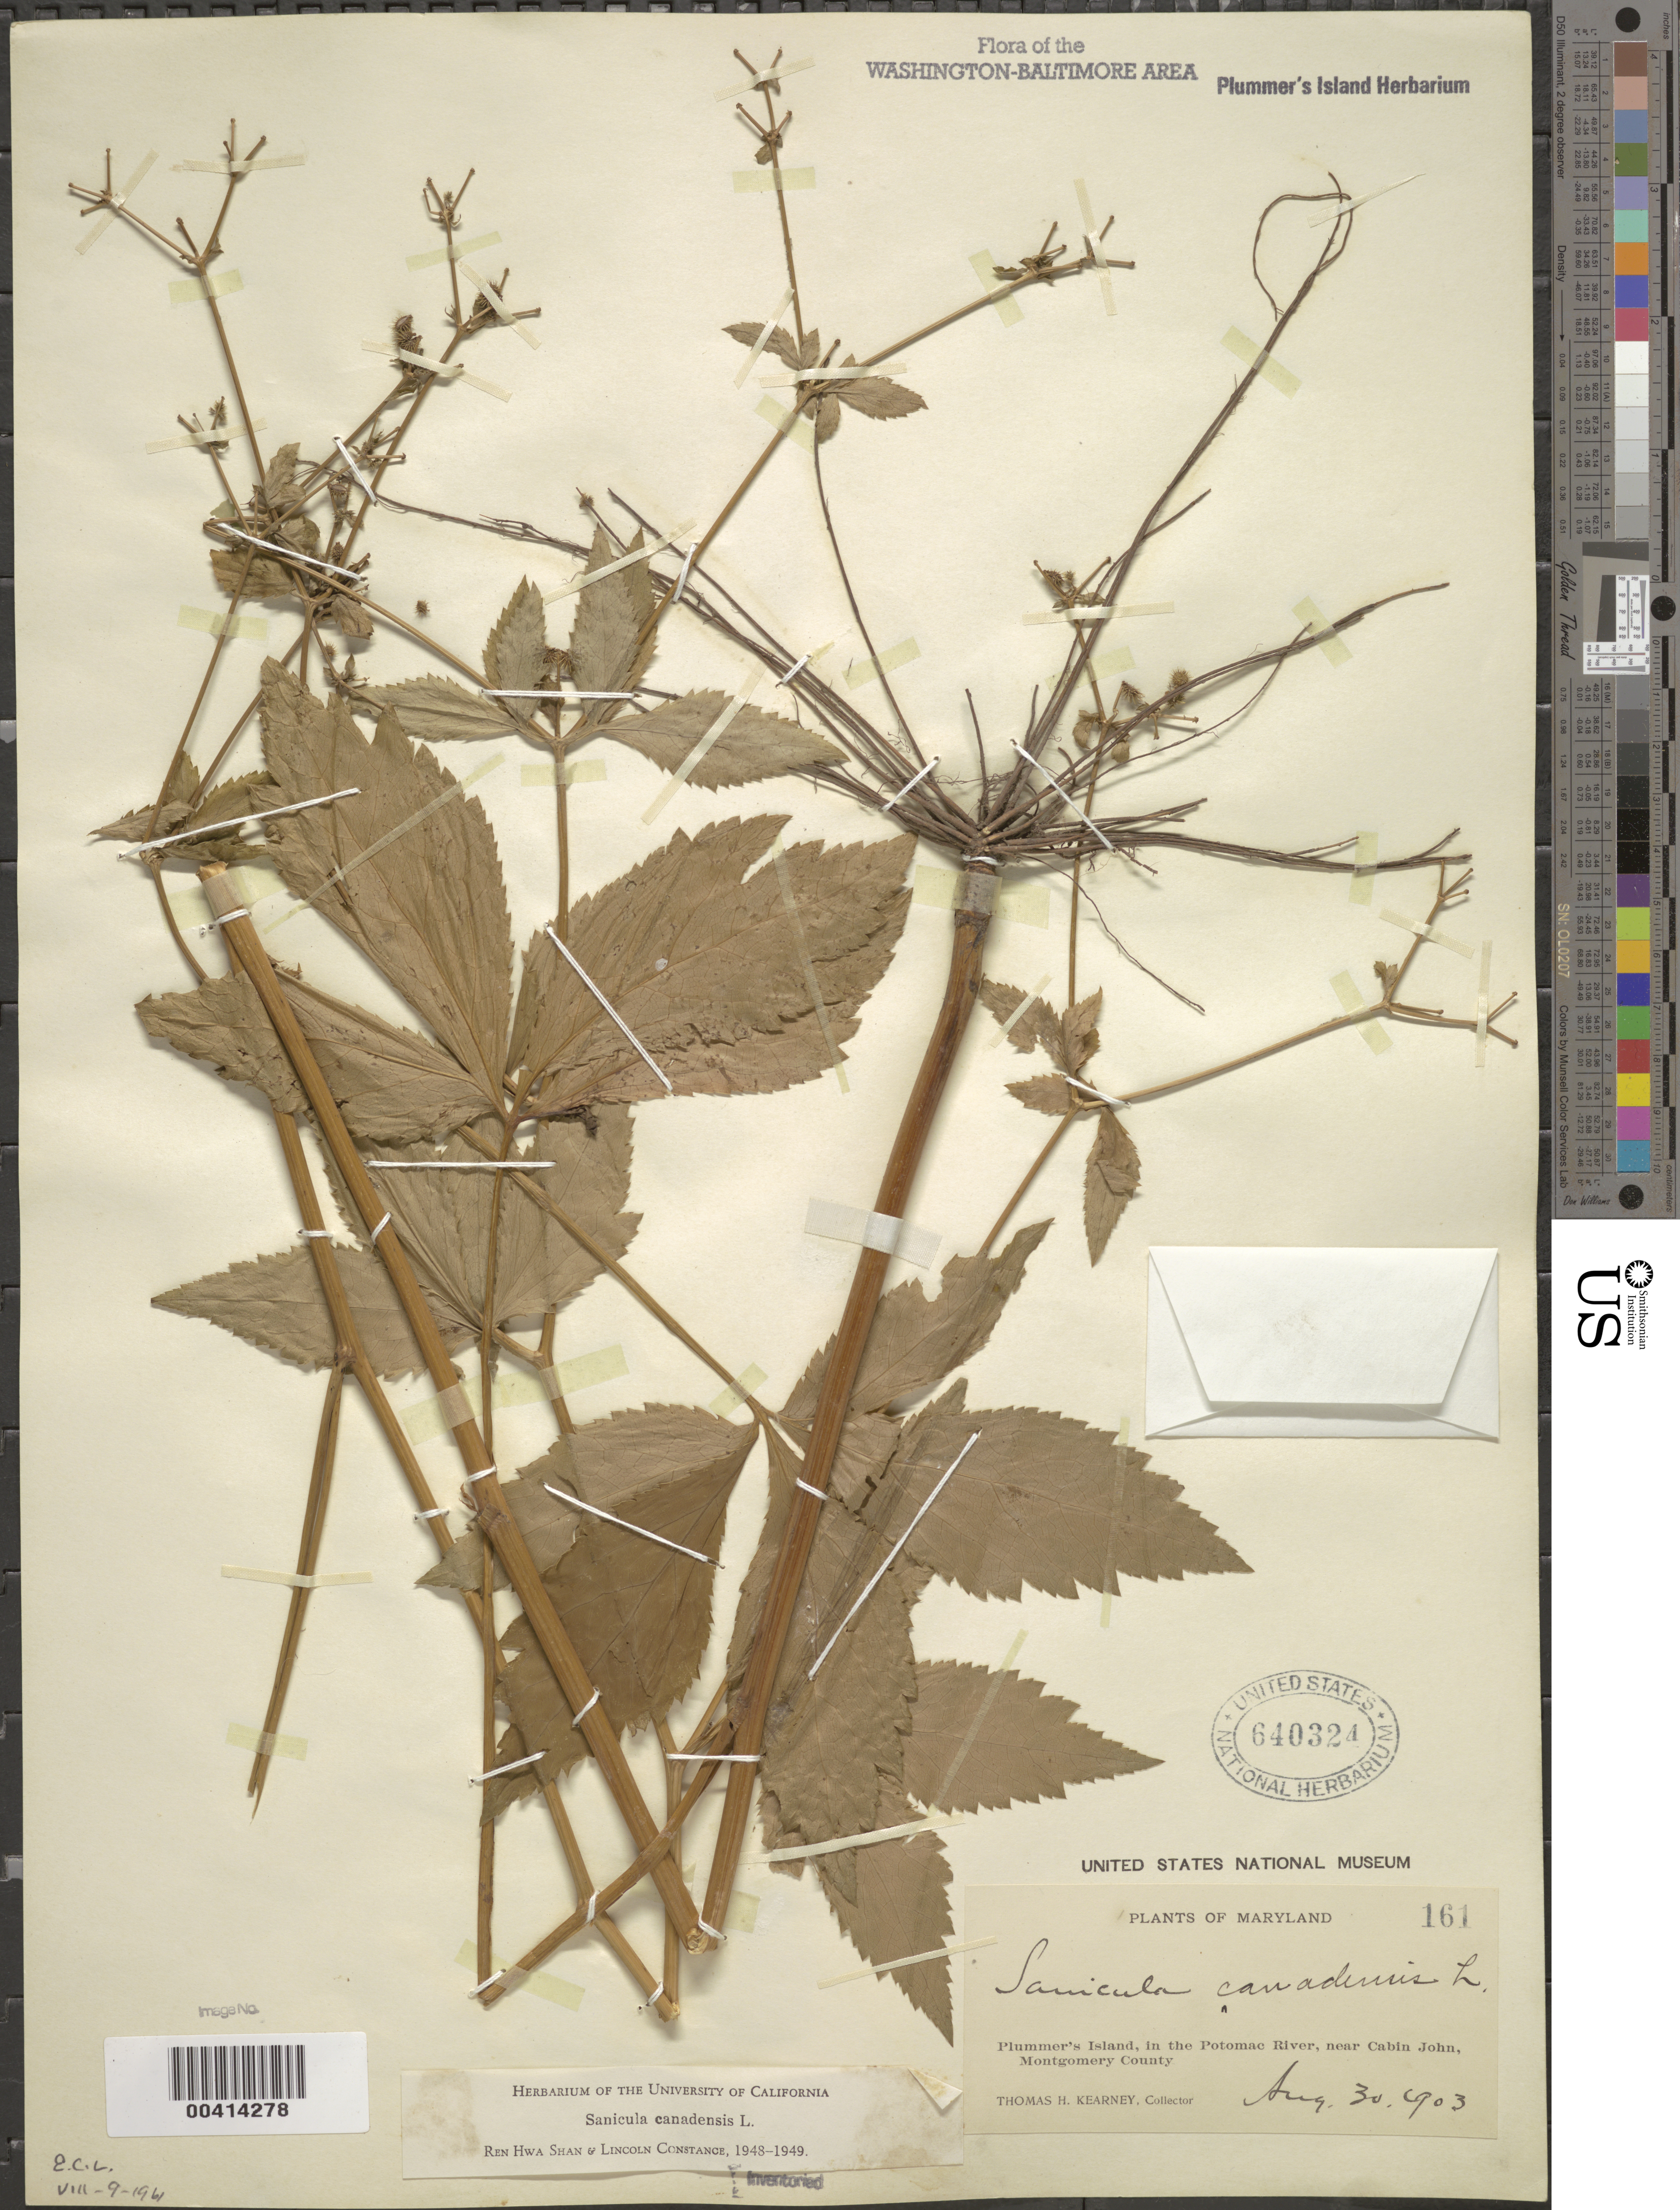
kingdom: Plantae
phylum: Tracheophyta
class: Magnoliopsida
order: Apiales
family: Apiaceae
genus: Sanicula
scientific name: Sanicula canadensis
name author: L.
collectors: T. H. Kearney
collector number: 161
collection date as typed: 30 Aug 1903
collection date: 1903-08-30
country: United States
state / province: Maryland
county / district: Montgomery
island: Plummers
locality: Plummer's Island C. & O. Canal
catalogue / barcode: US 640324